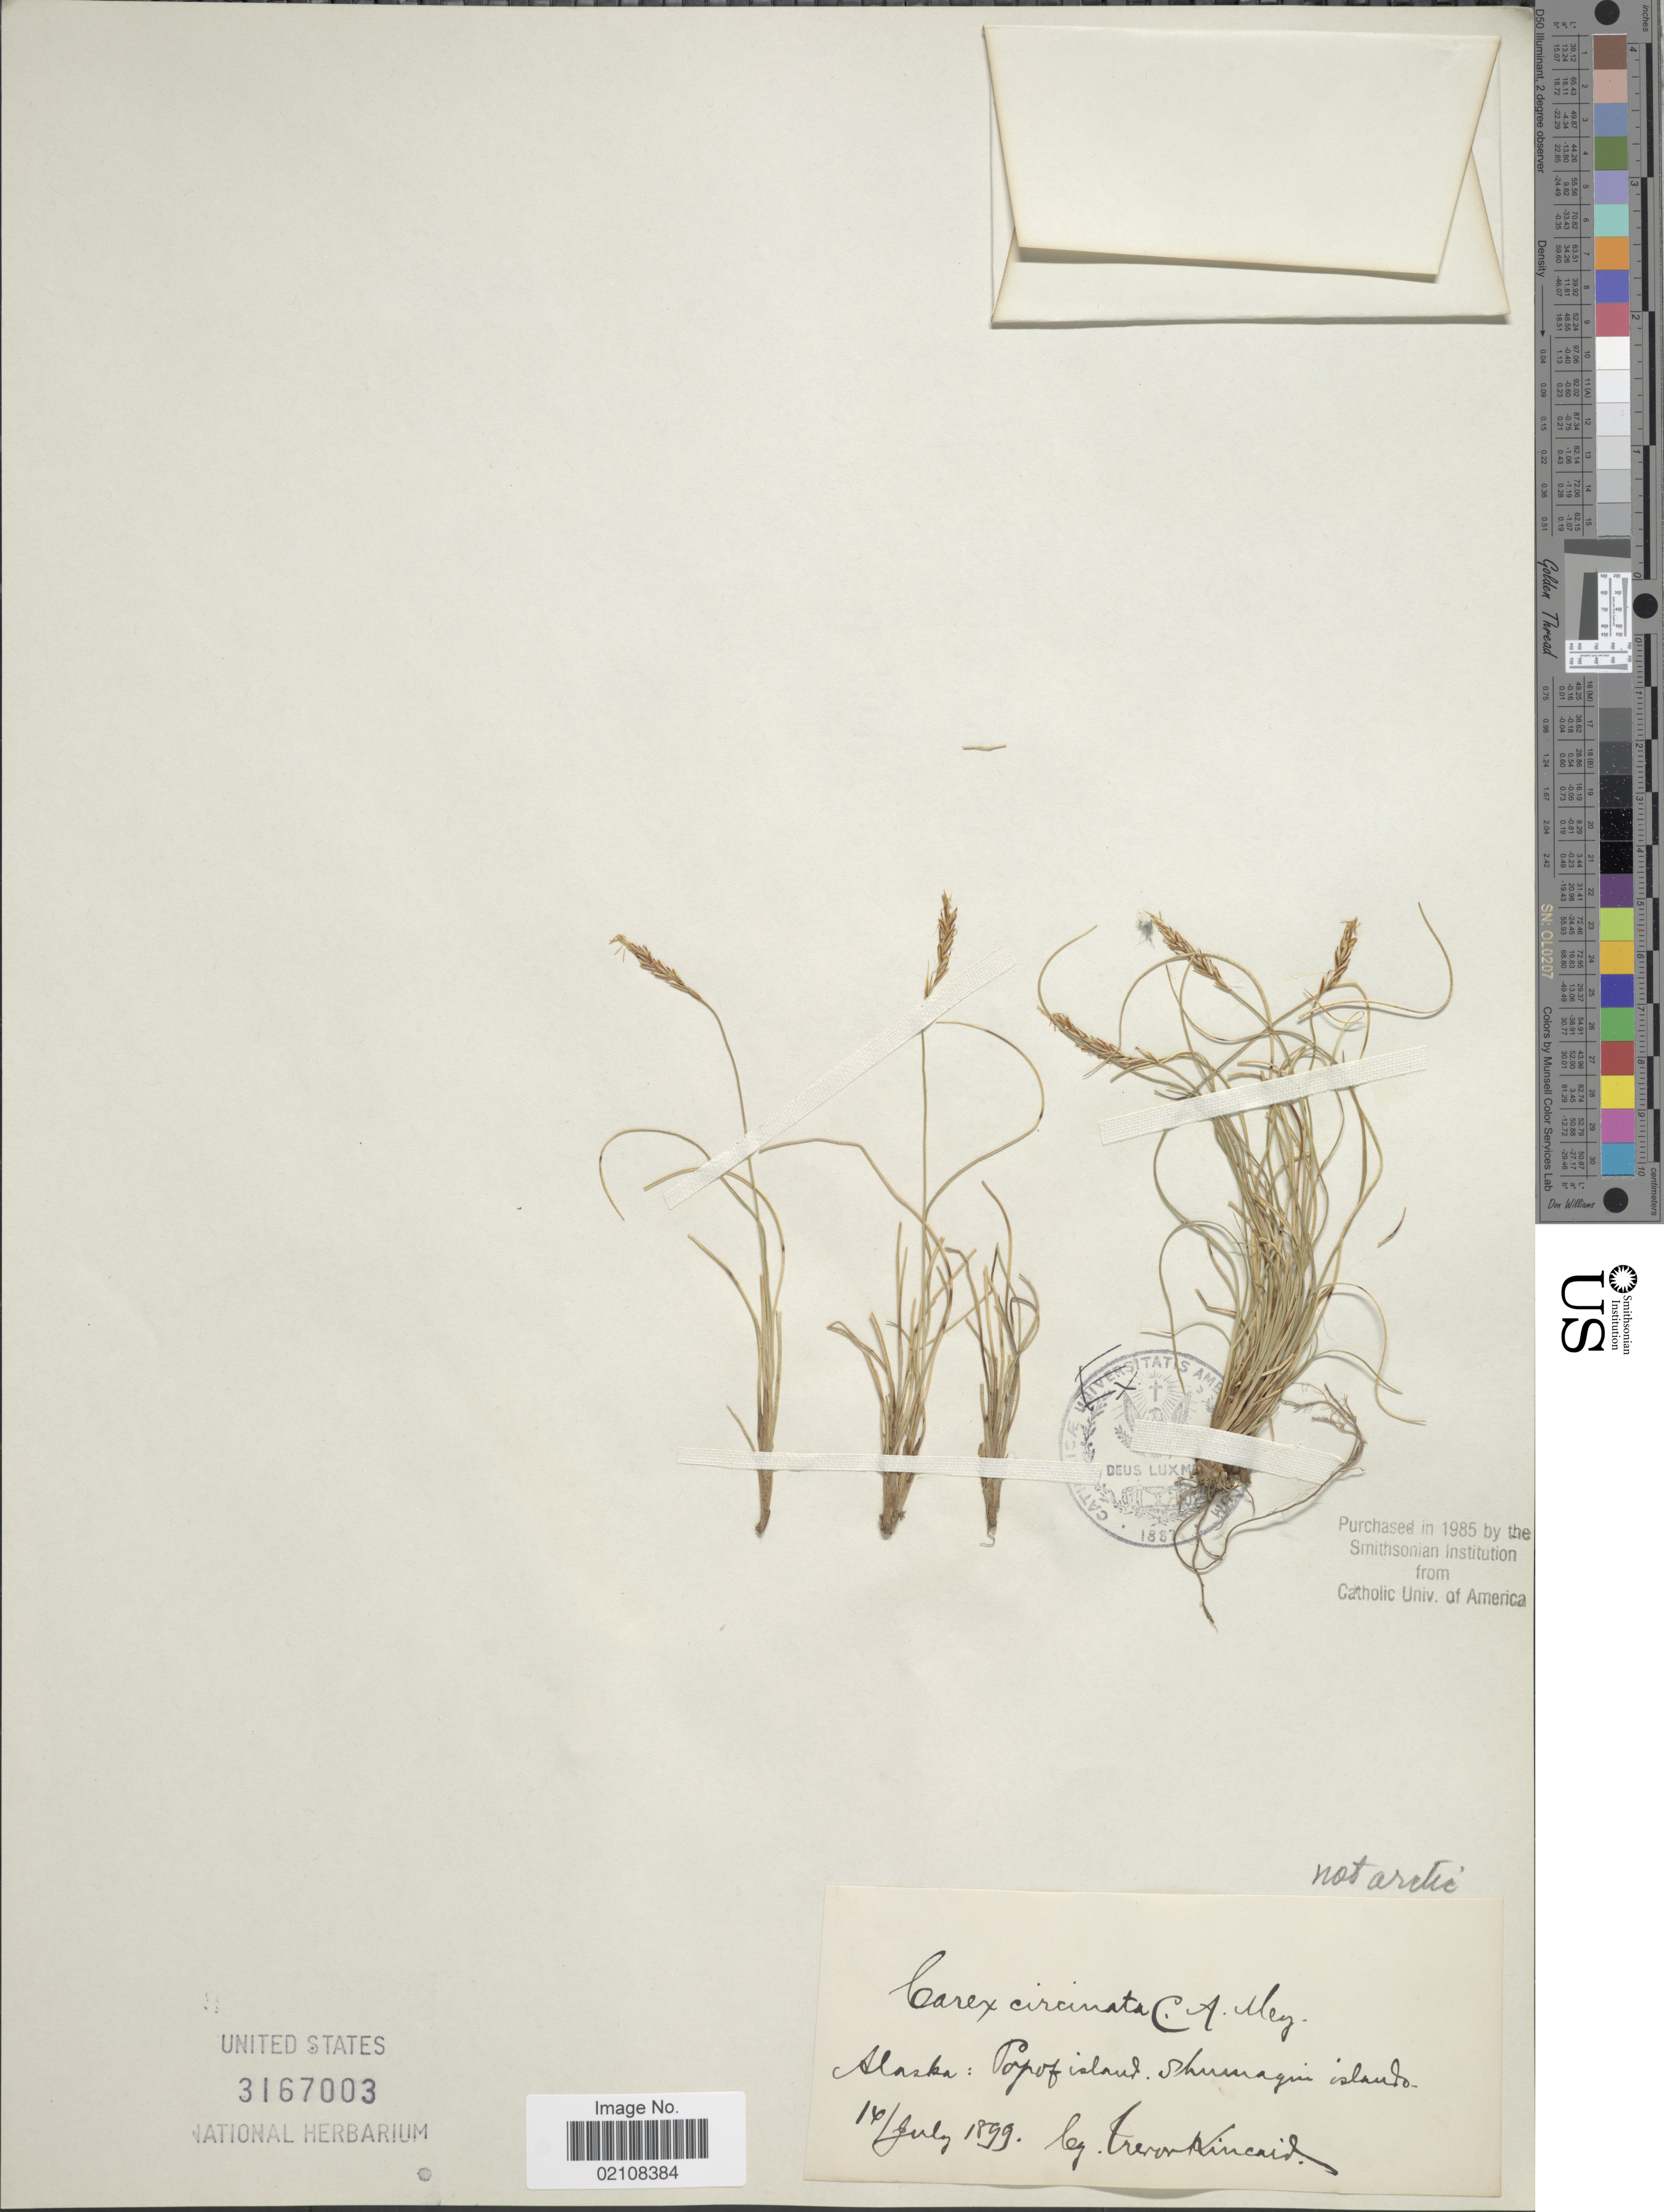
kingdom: Plantae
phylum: Tracheophyta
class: Liliopsida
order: Poales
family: Cyperaceae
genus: Carex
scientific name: Carex circinata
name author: C.A. Mey.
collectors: T. C. Kincaid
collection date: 1899-07-17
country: United States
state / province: Alaska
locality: Popof island, Shumagin islands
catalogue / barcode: US 3167003